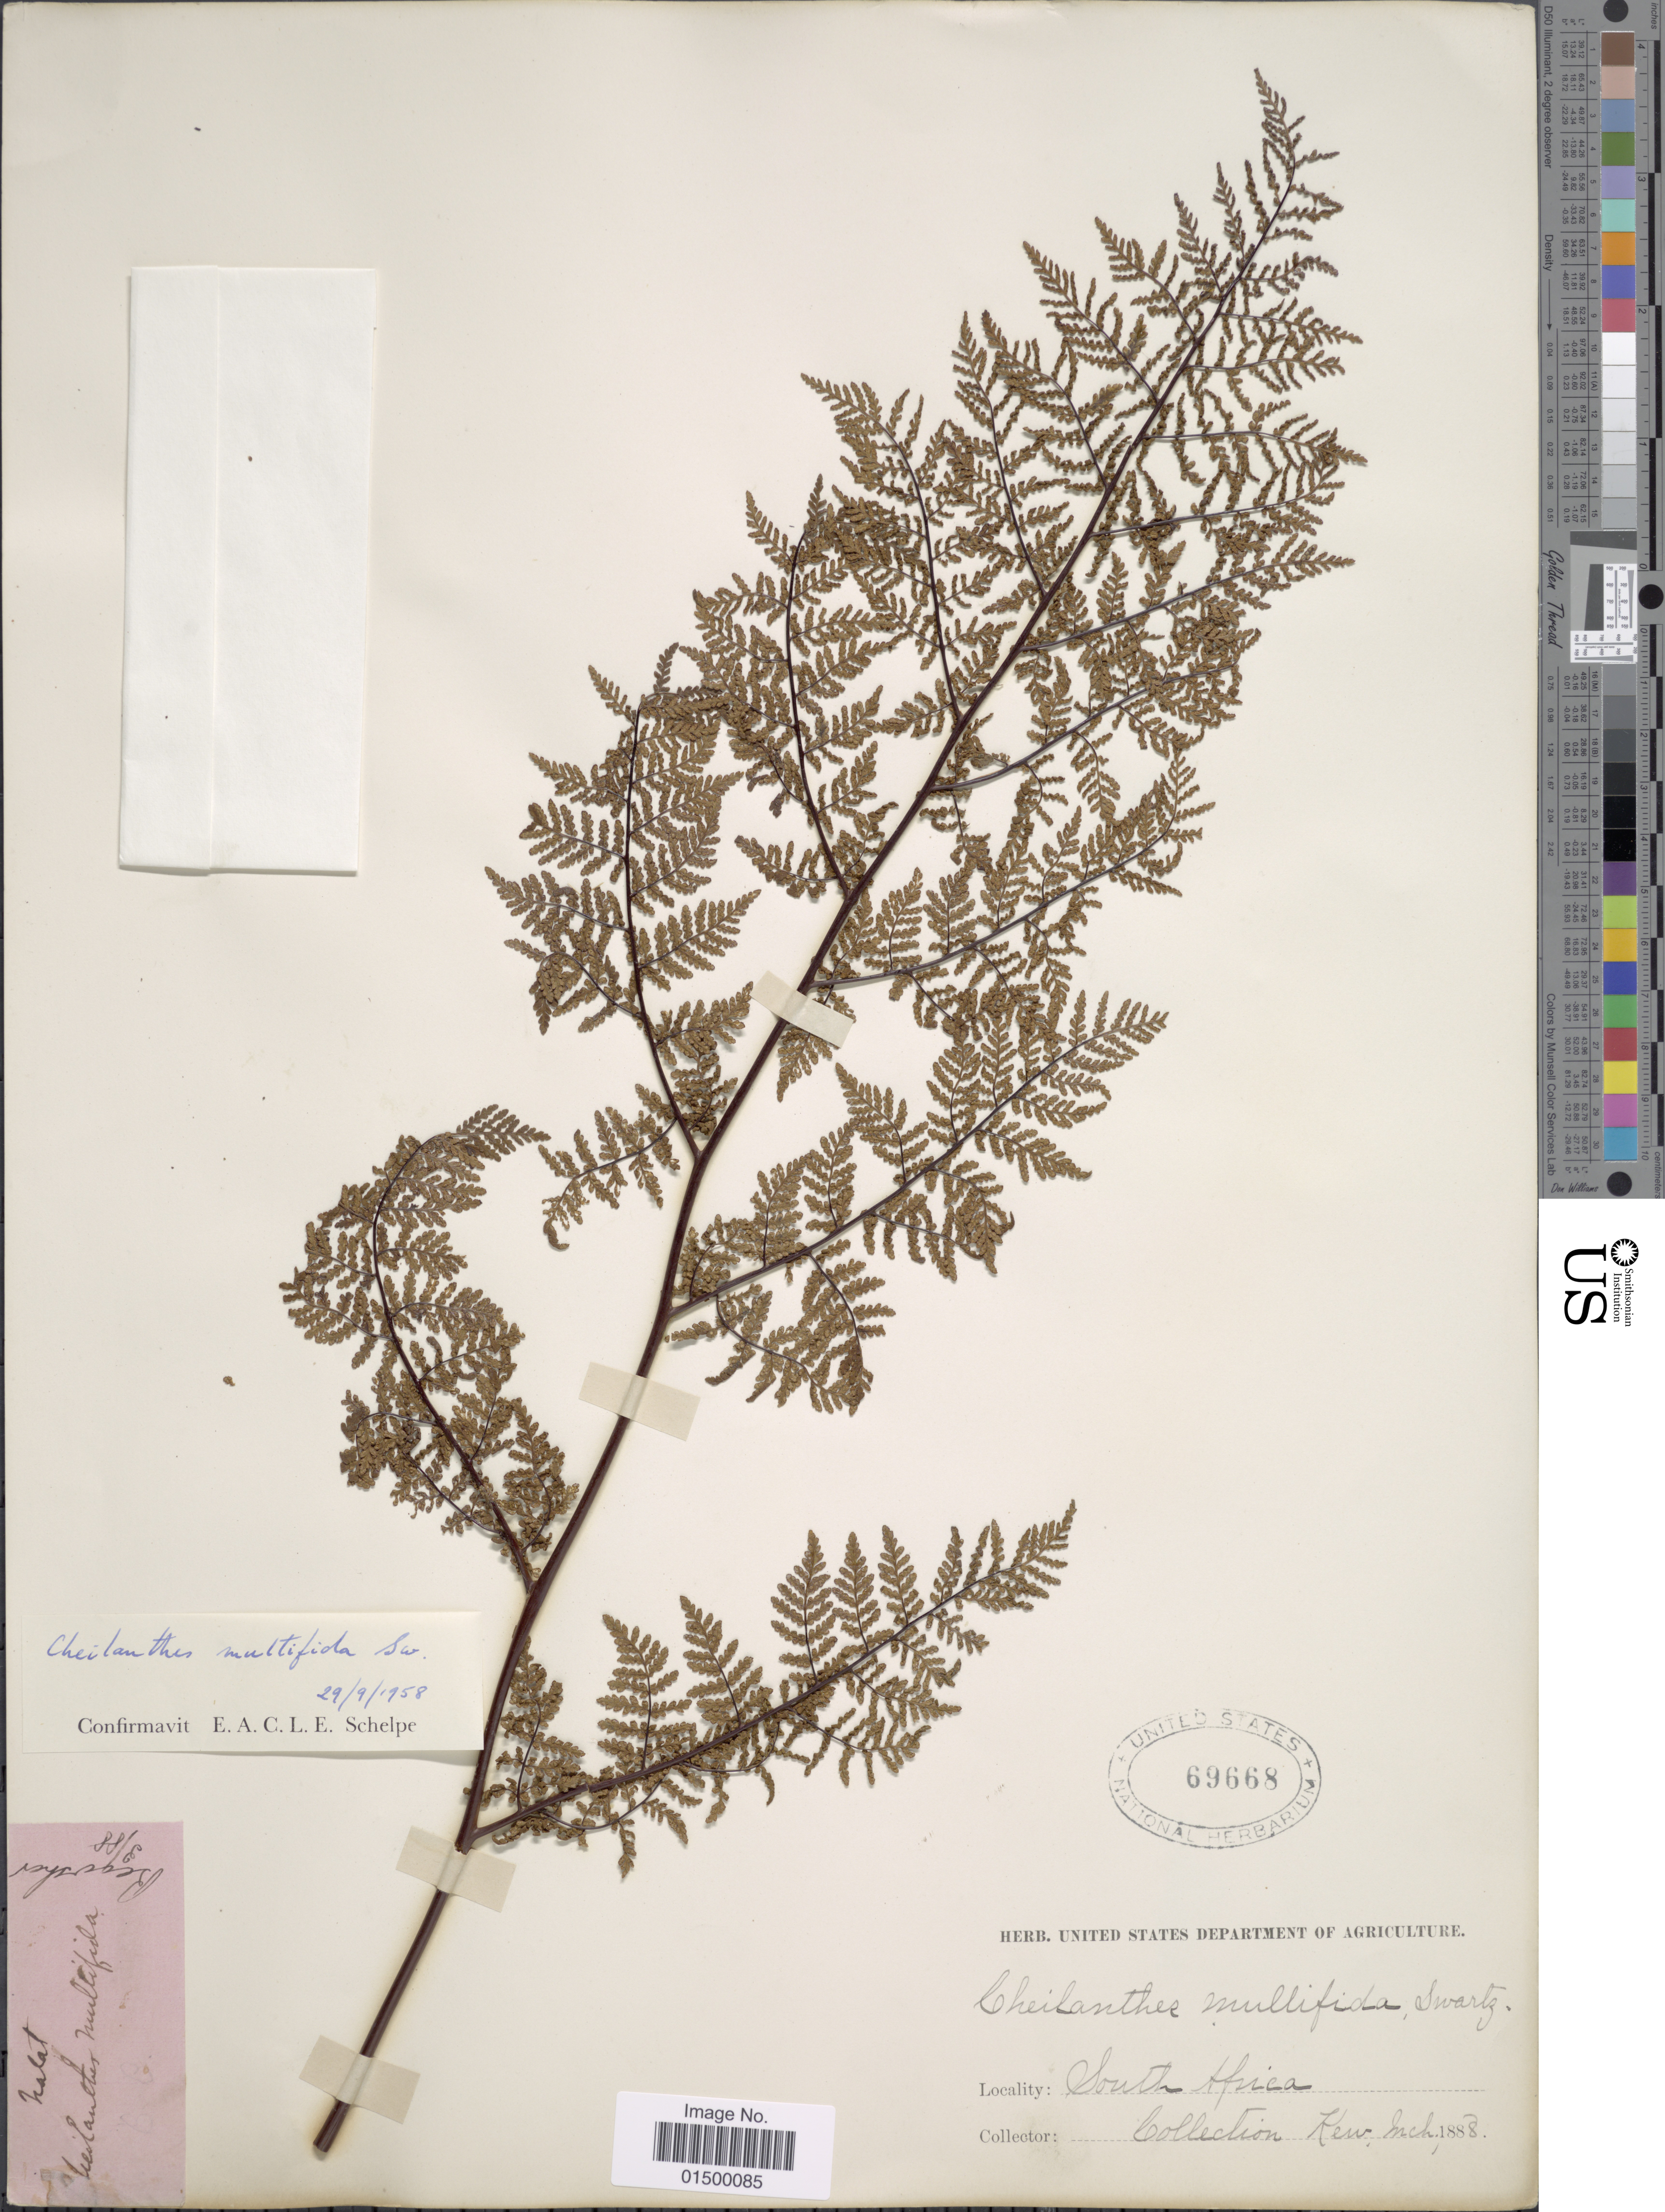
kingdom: Plantae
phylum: Tracheophyta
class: Polypodiopsida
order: Polypodiales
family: Pteridaceae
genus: Cheilanthes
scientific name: Cheilanthes multifida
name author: Sw.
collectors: C. Bewsher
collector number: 3/88*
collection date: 1888-03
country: South Africa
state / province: KwaZulu-Natal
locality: Natal. South Africa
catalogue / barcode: US 69668